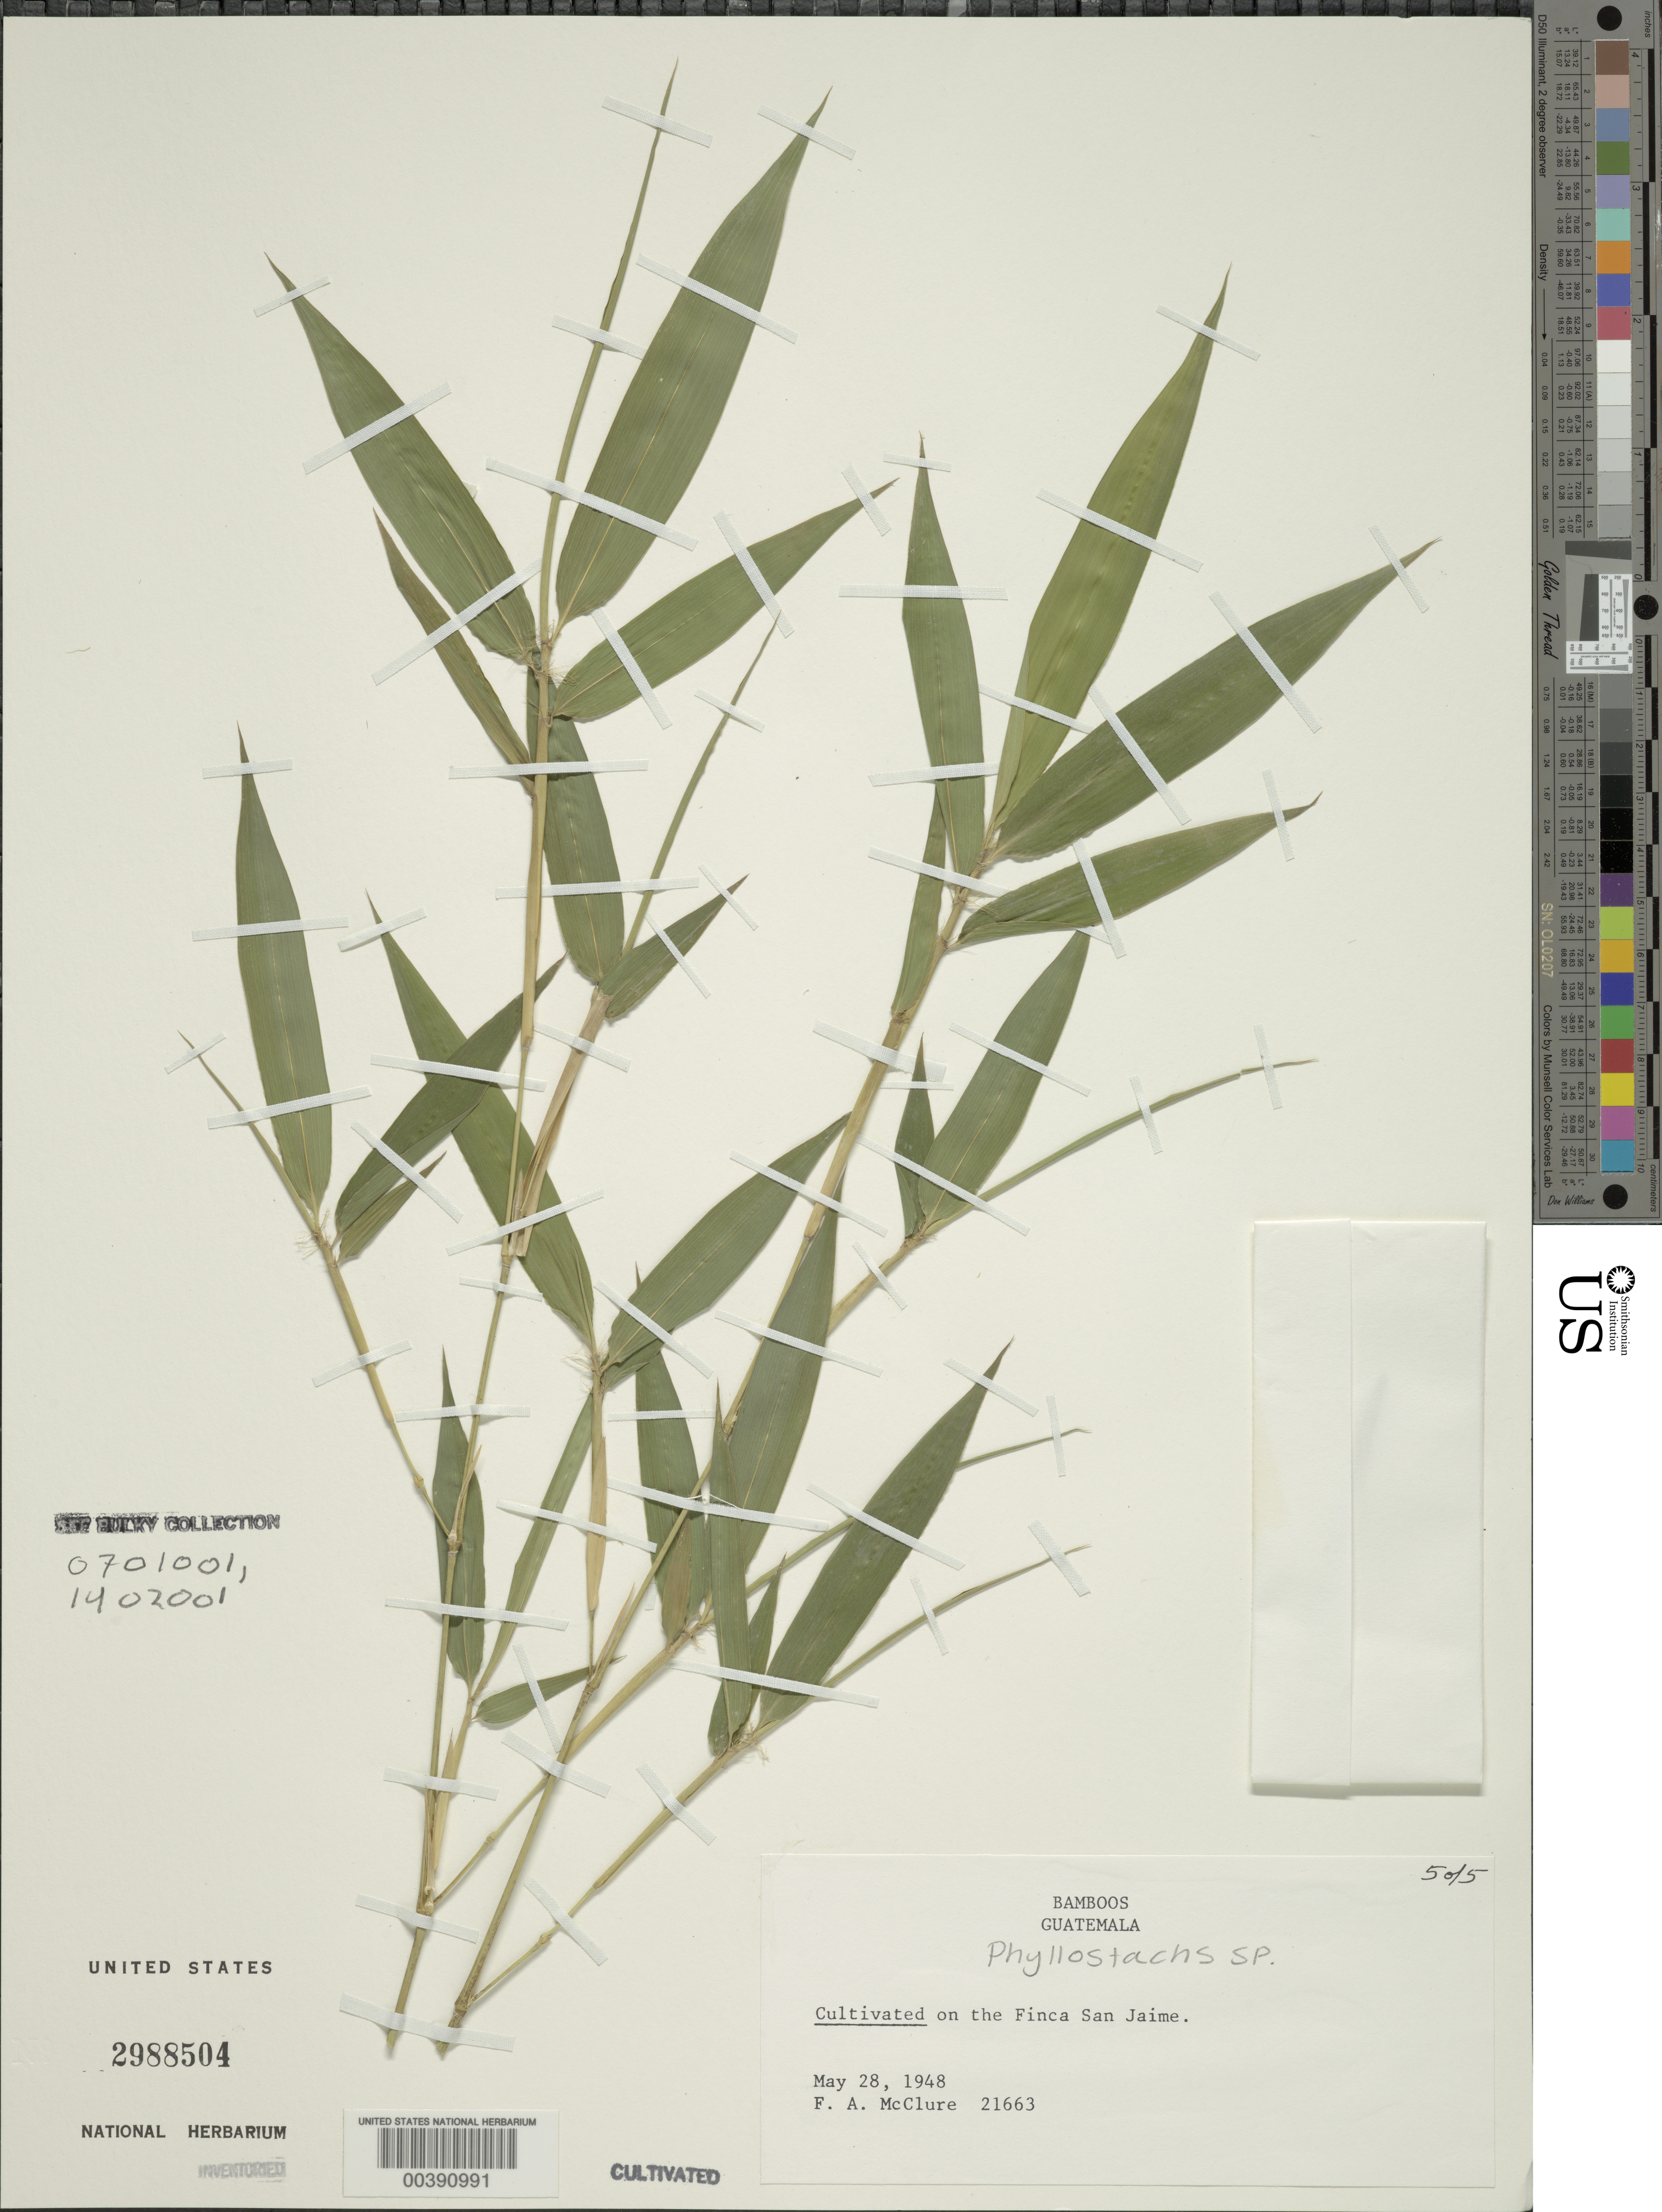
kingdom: Plantae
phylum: Tracheophyta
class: Liliopsida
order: Poales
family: Poaceae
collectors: F. A. McClure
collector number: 21663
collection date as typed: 28 May 1948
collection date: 1948-05-28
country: Guatemala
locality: Finca San Jaime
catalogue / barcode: US 2988504